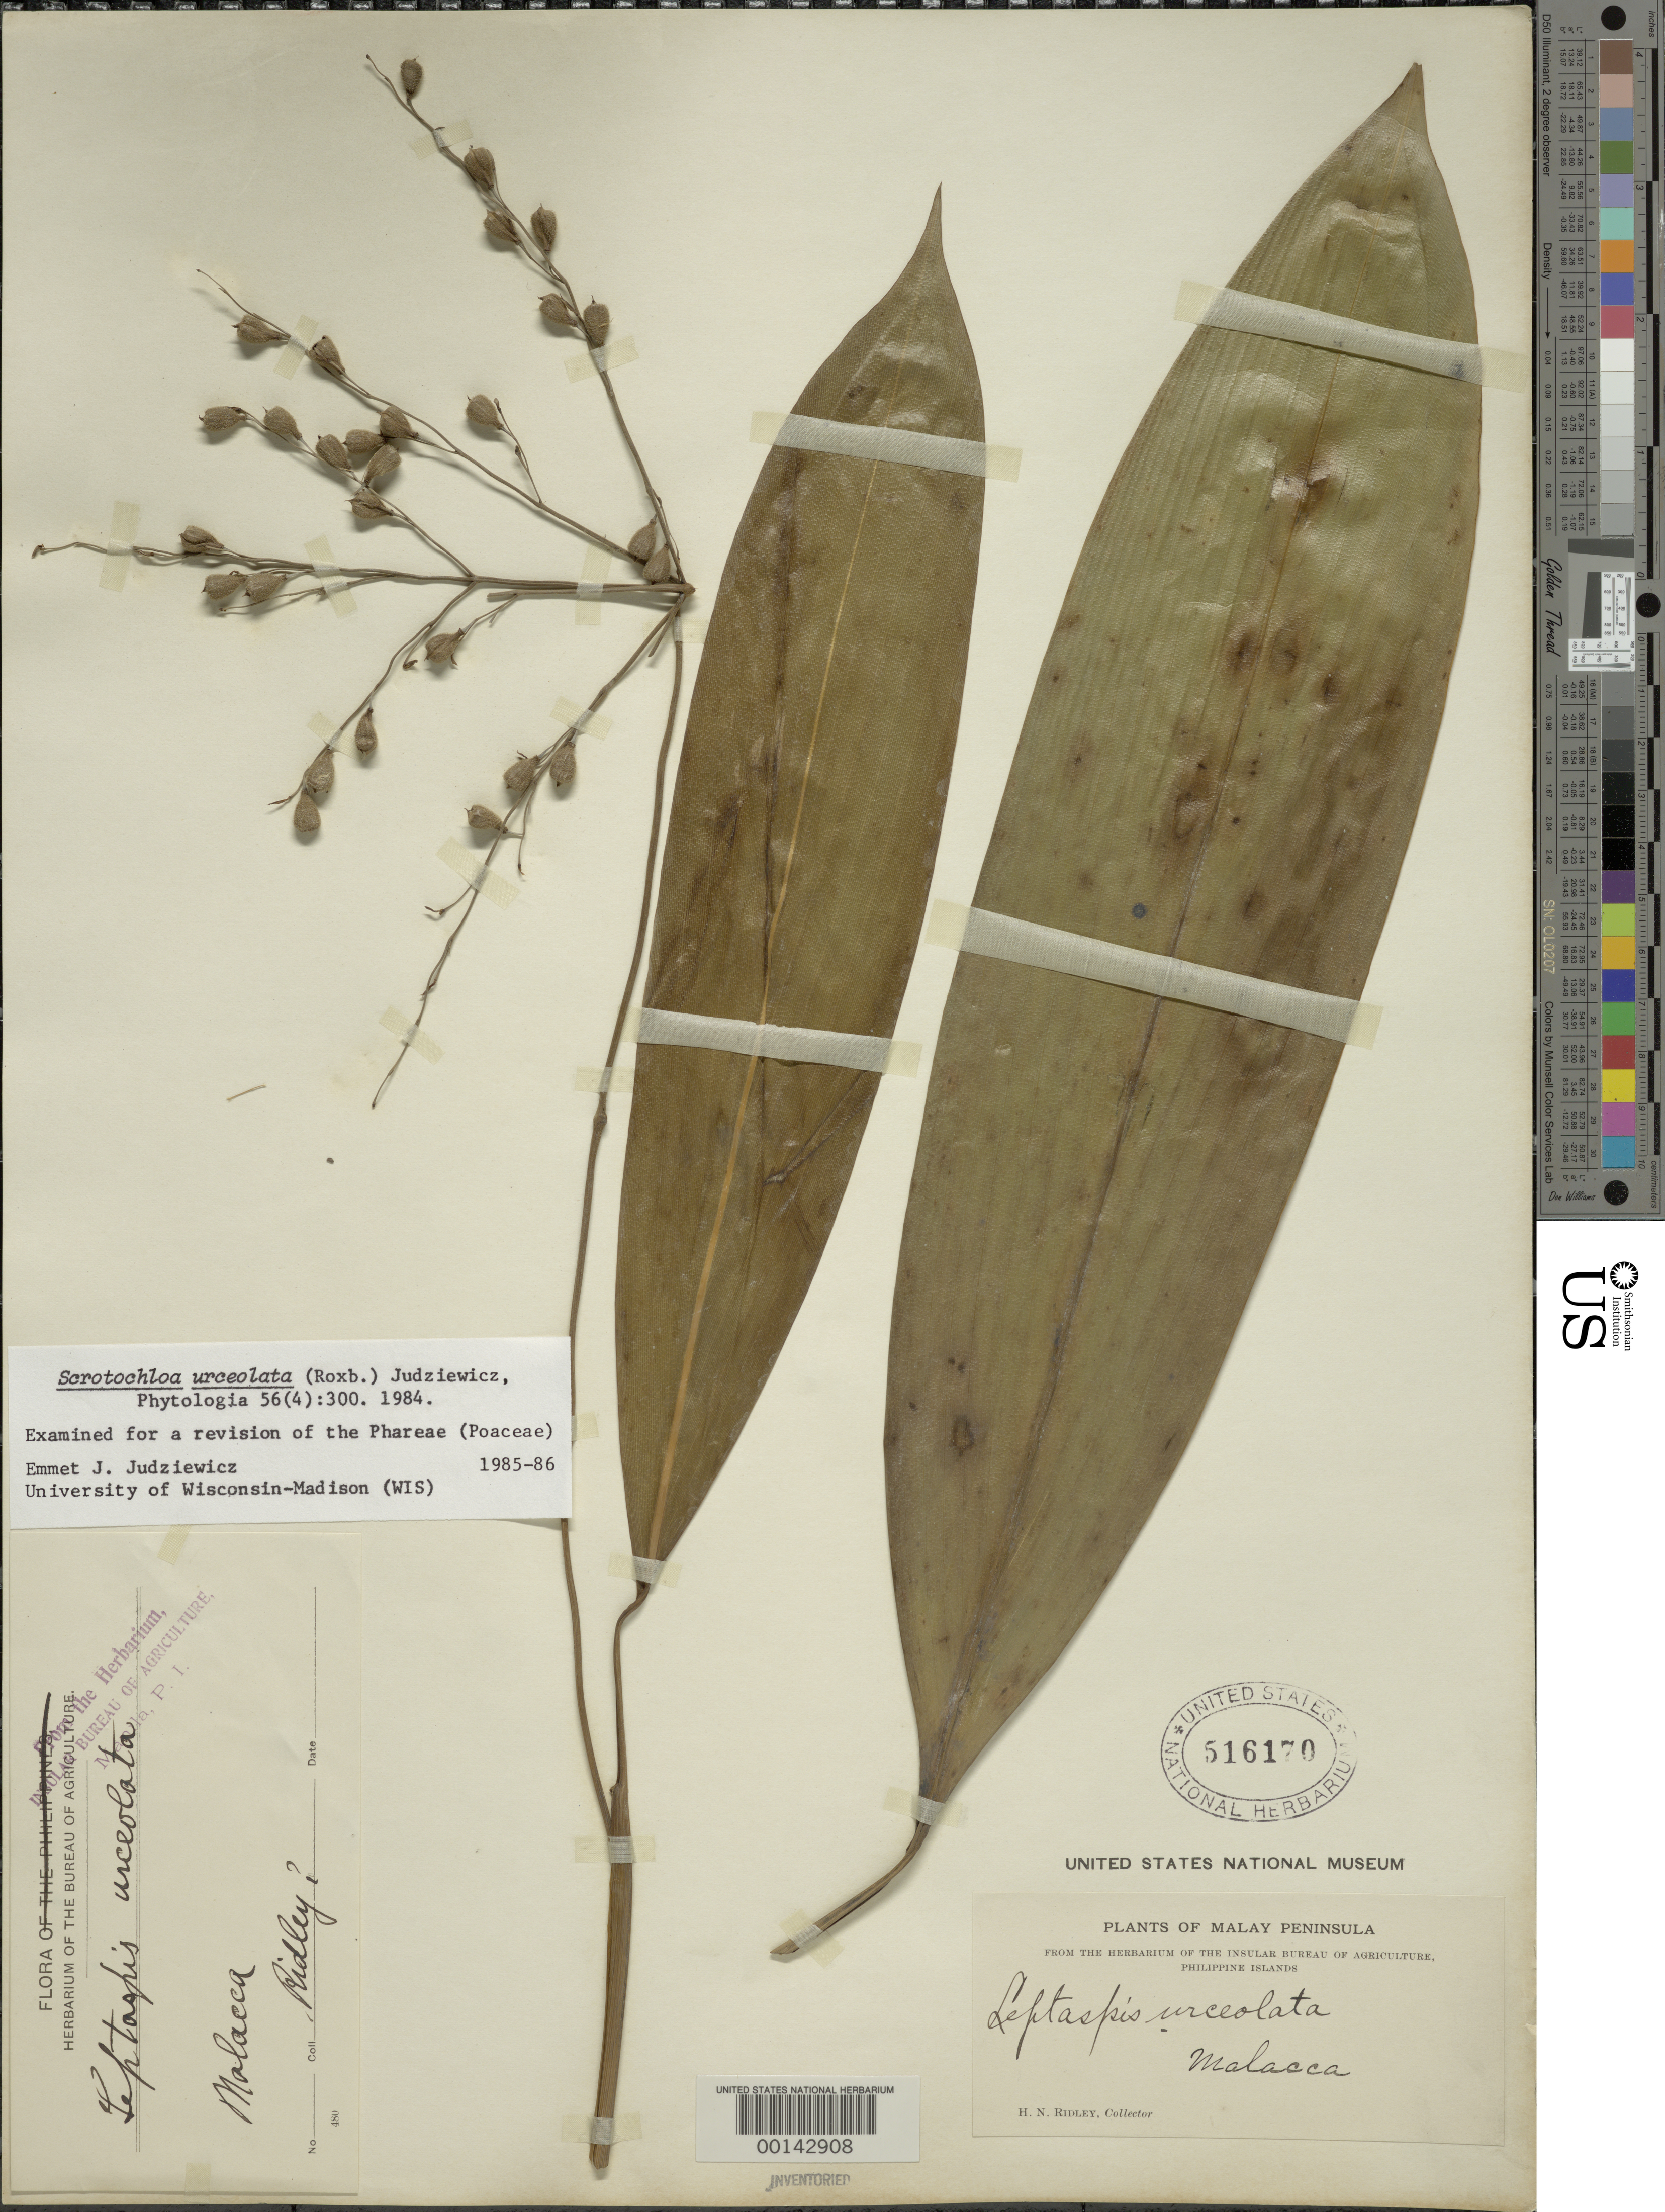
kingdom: Plantae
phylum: Tracheophyta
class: Liliopsida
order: Poales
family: Poaceae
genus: Scrotochloa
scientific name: Scrotochloa urceolata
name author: (Roxb.) Judz.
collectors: H. N. Ridley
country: Indonesia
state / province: Maluku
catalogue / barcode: US 516170